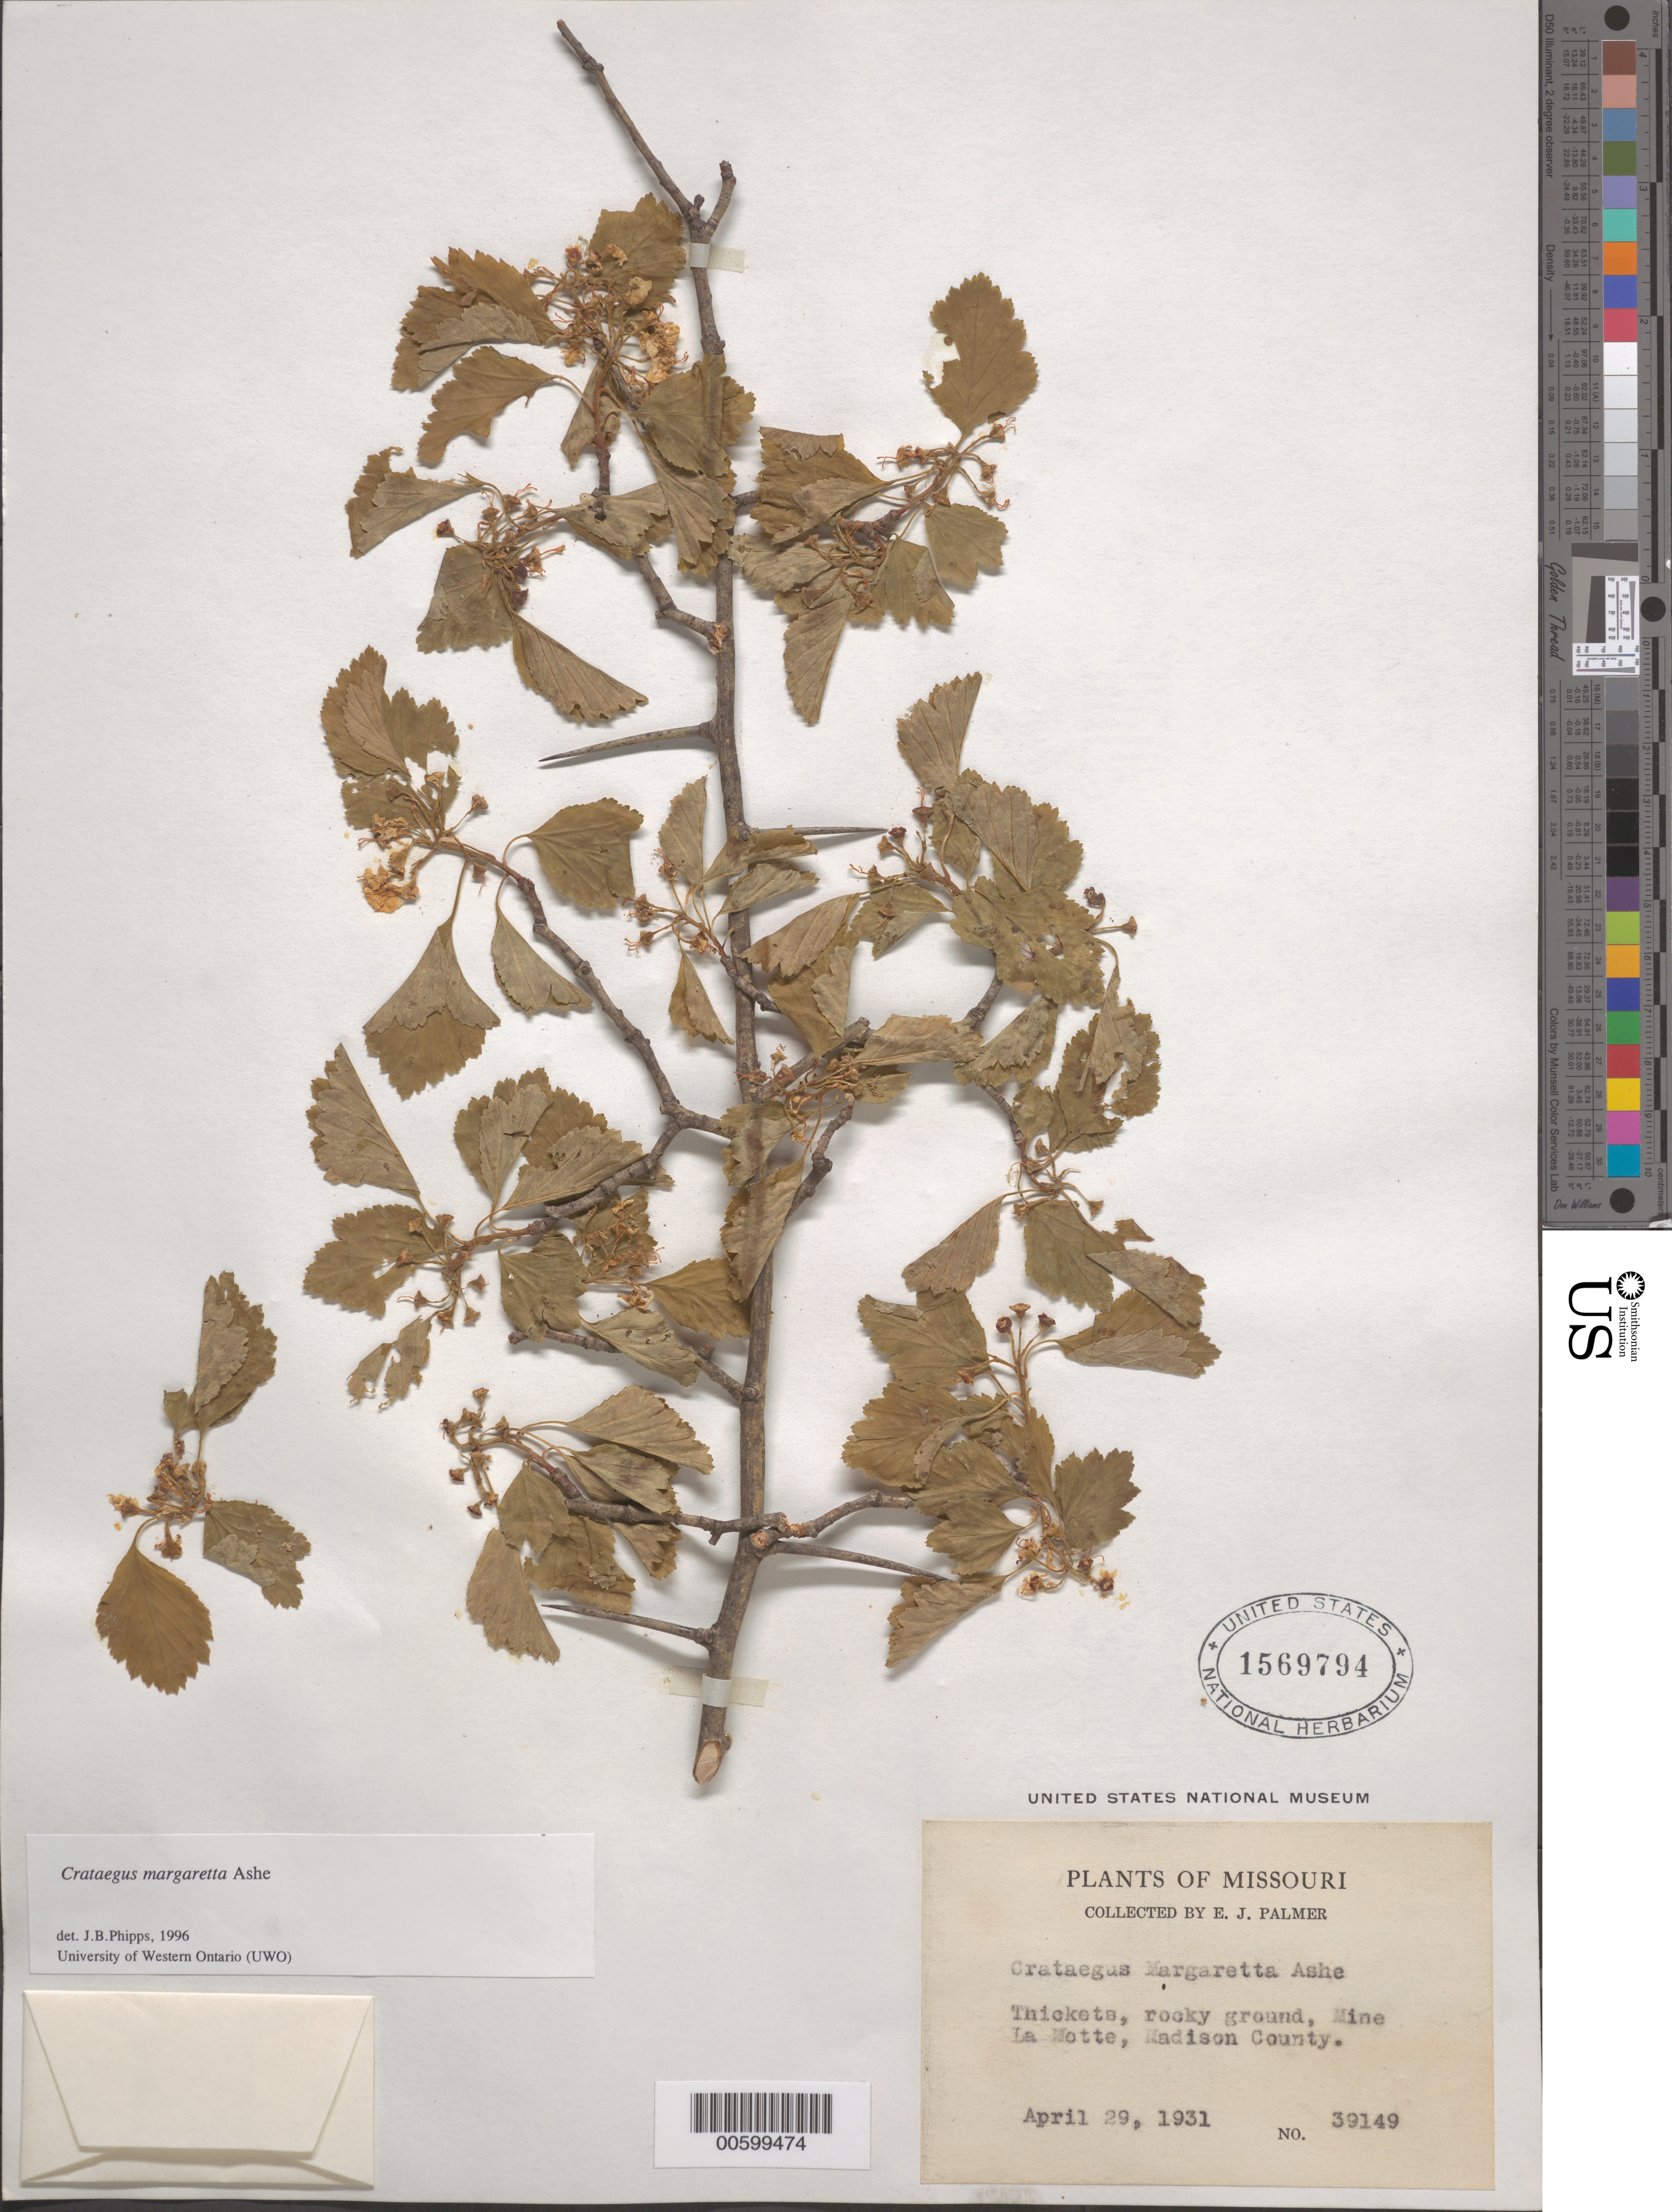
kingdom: Plantae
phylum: Tracheophyta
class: Magnoliopsida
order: Rosales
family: Rosaceae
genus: Crataegus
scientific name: Crataegus margarettae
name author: Ashe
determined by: Phipps, James B., (UWO), University of Western Ontario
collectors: E. J. Palmer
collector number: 39149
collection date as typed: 29 Apr 1931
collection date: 1931-04-29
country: United States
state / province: Missouri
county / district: Madison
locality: Mine La Motte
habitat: Thickets, rocky ground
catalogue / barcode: US 1569794